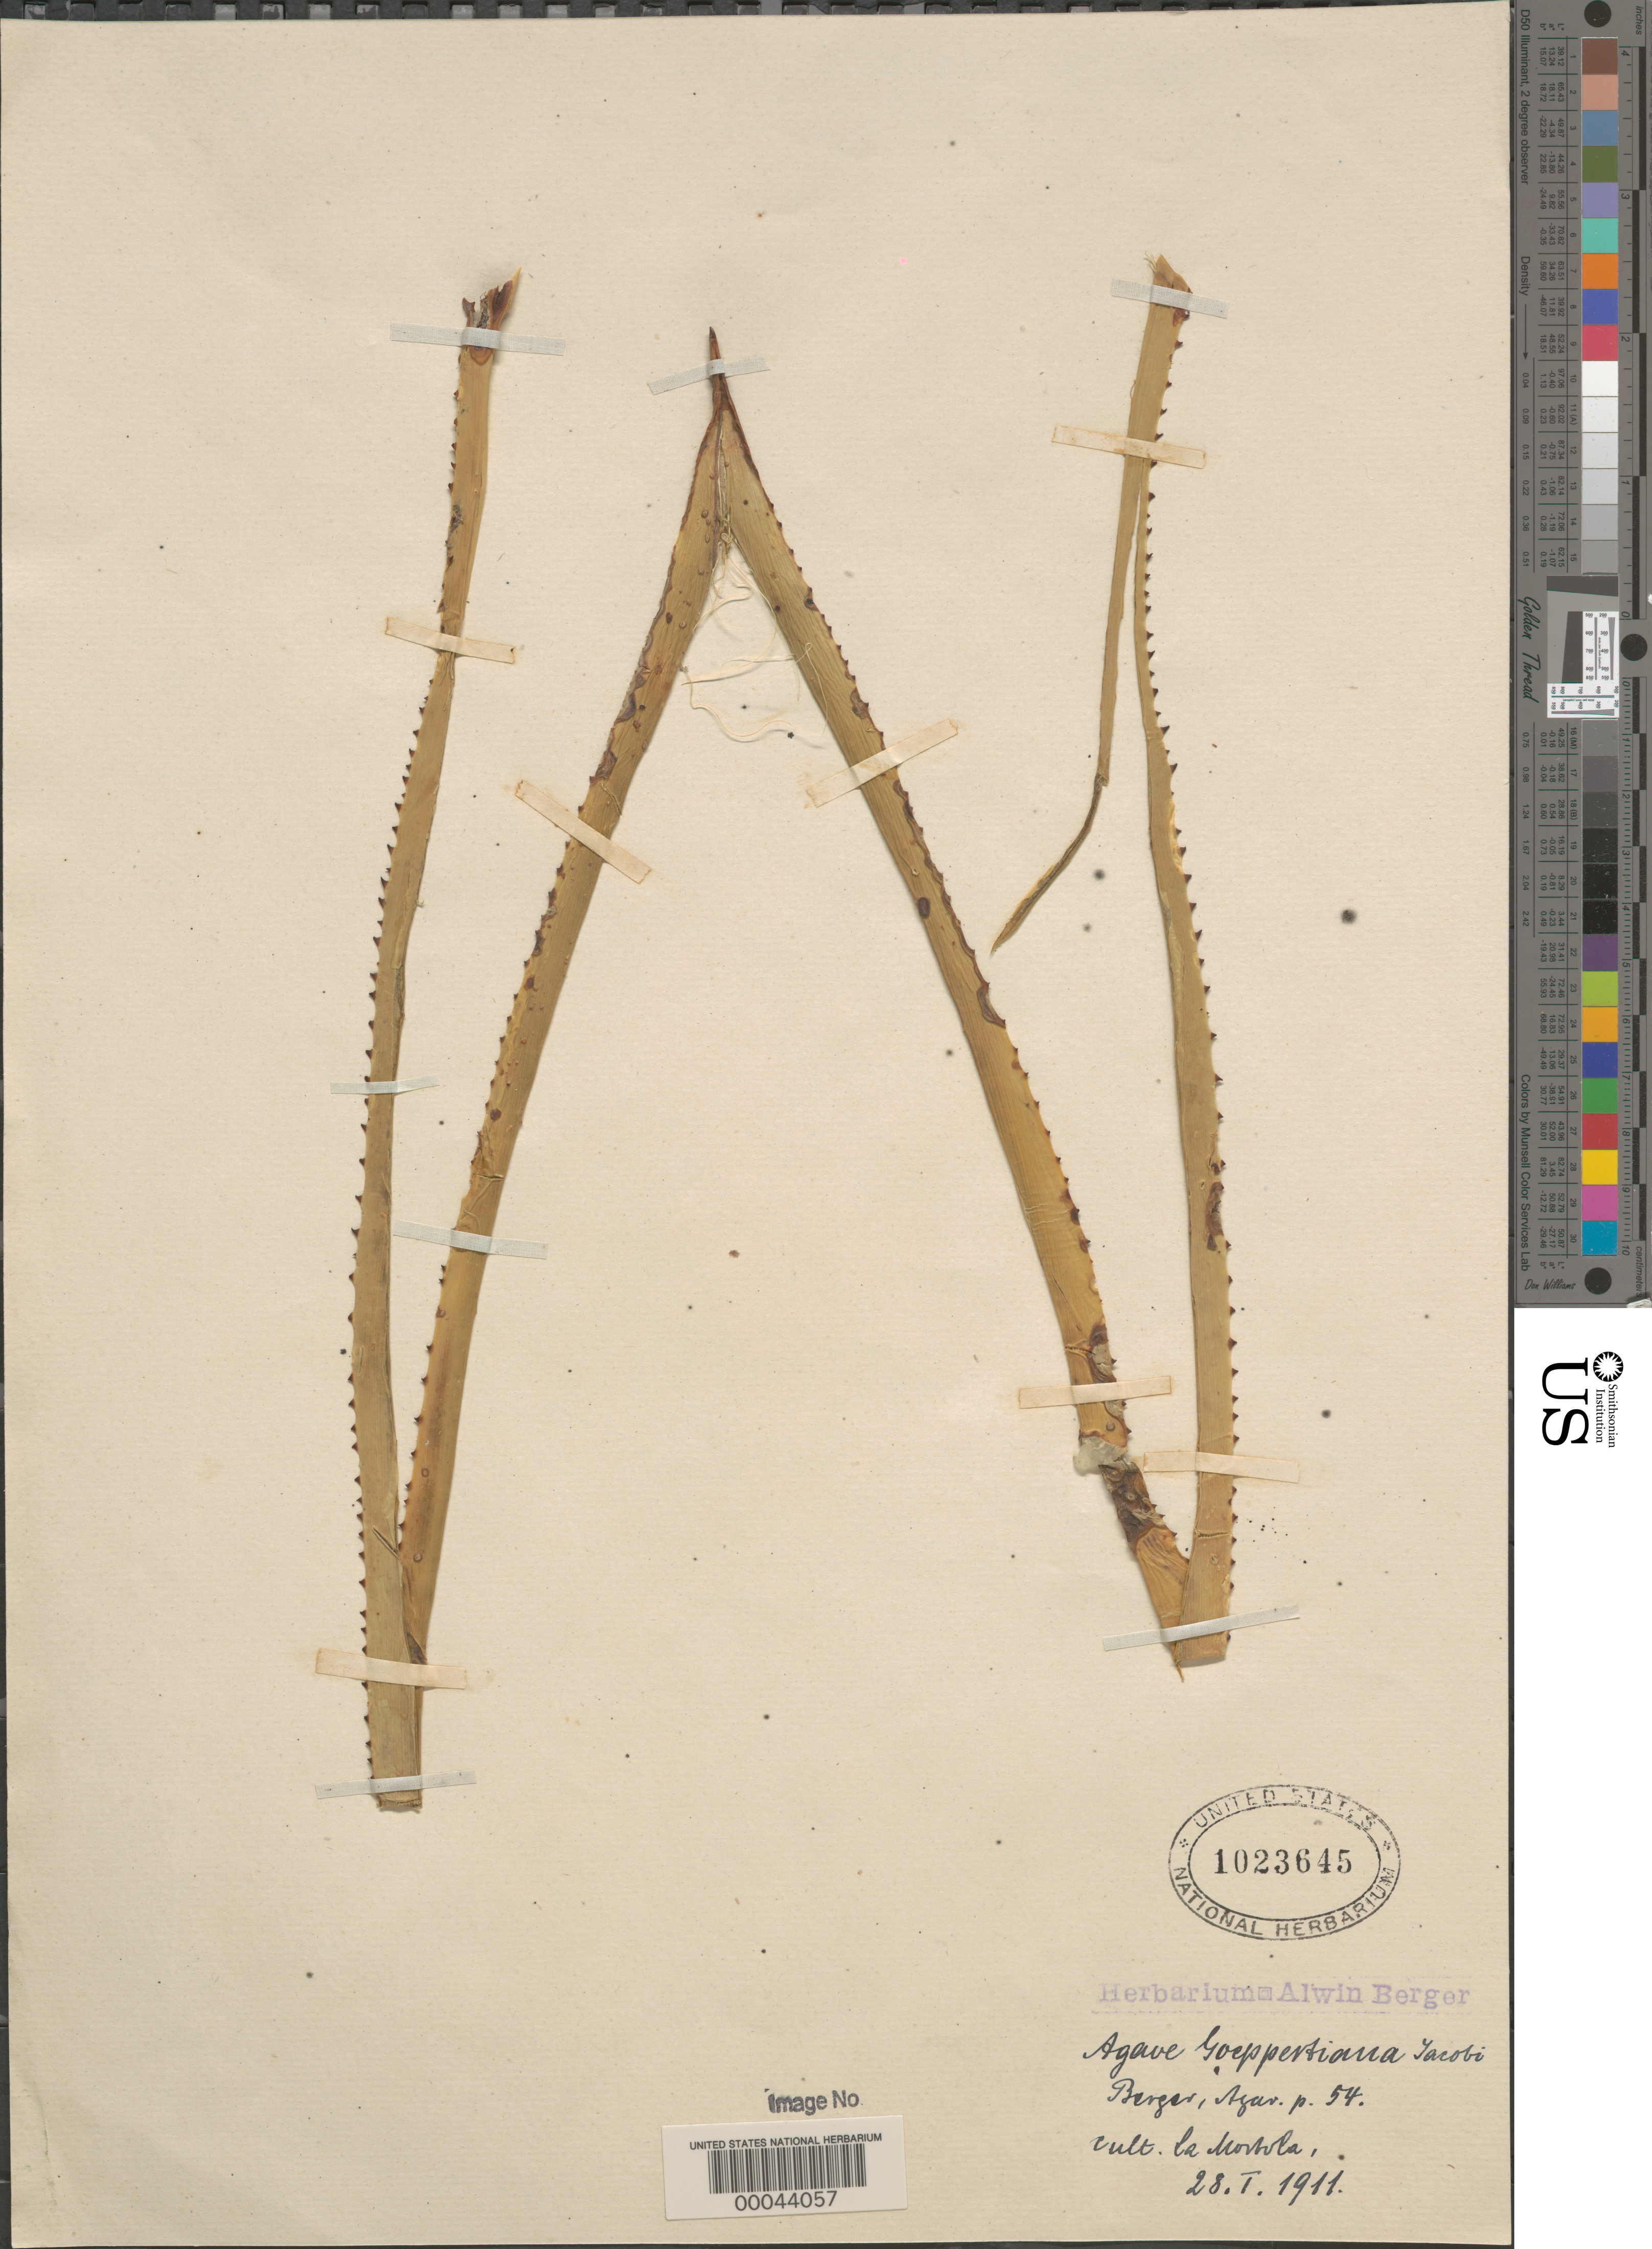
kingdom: Plantae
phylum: Tracheophyta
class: Liliopsida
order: Asparagales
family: Asparagaceae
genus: Agave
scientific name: Agave goeppertiana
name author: Jacobi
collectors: ex herb. A. Berger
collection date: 1909-06-02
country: Mexico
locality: Cultivated at La Mortola, Italy.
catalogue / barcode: US 1023645